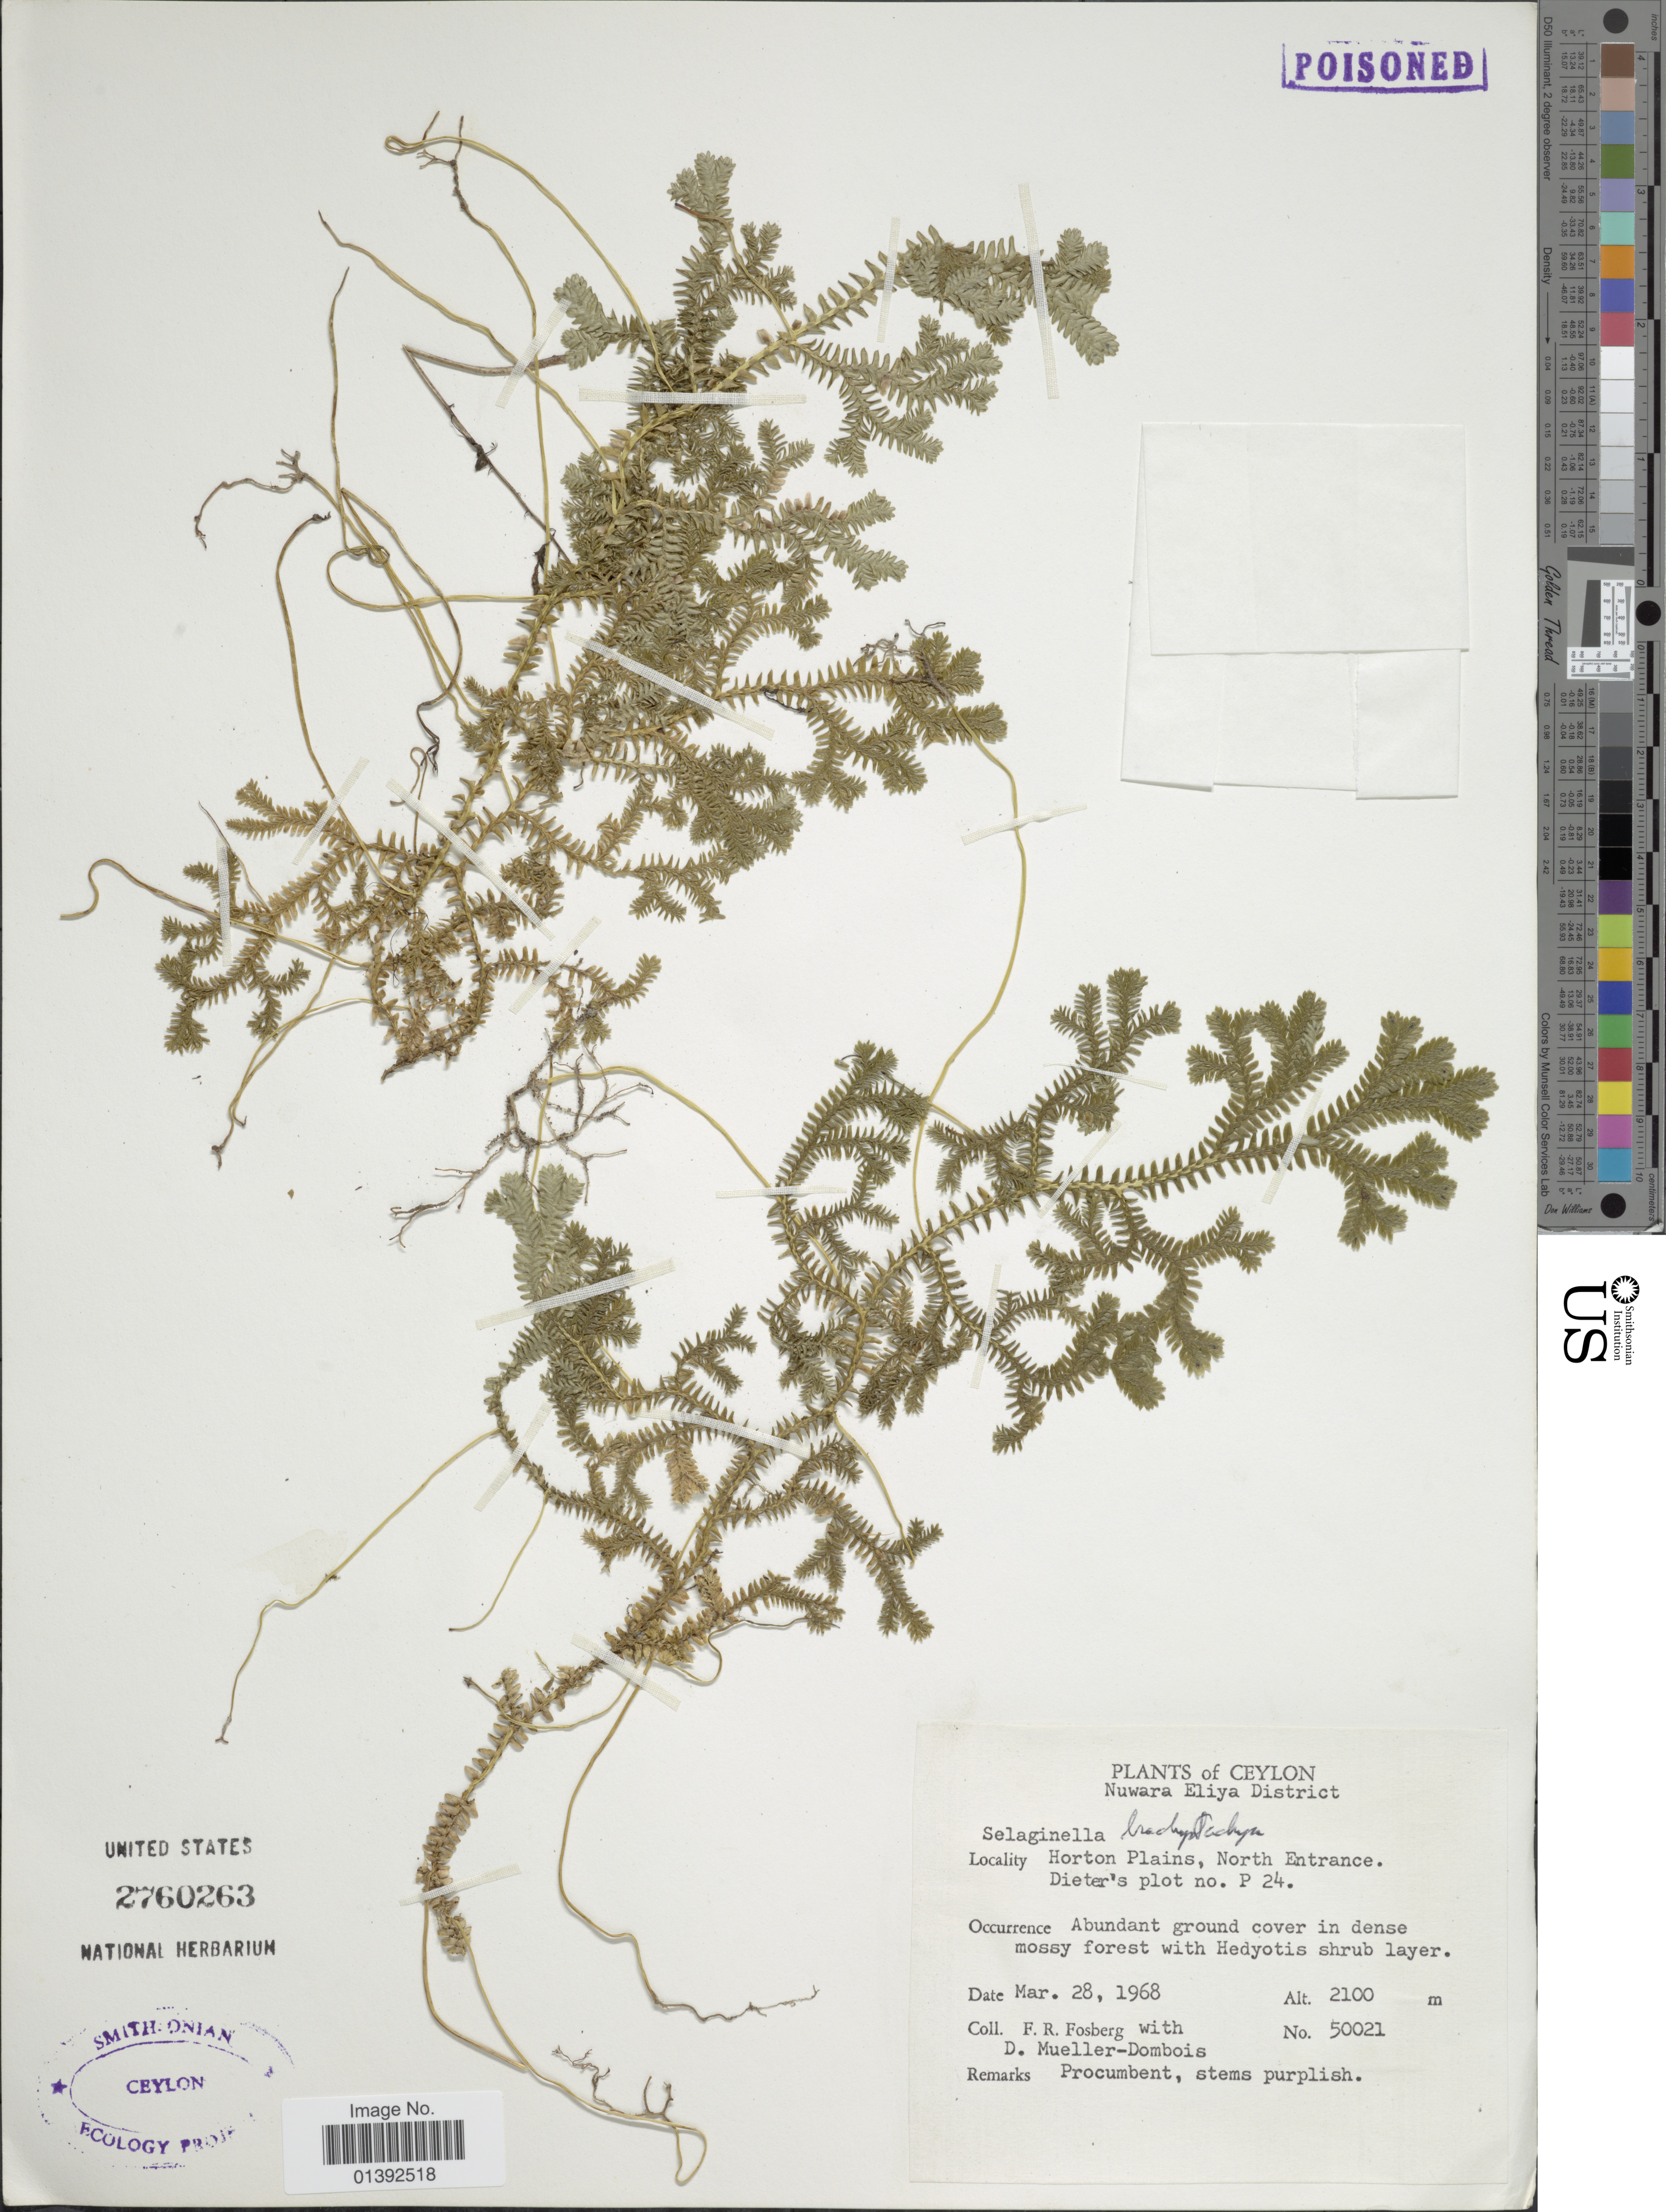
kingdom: Plantae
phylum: Tracheophyta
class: Lycopodiopsida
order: Selaginellales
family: Selaginellaceae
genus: Selaginella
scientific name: Selaginella brachystachya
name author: (Hook. & Grev.) Spring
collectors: F. R. Fosberg & D. Mueller-Dombois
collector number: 50021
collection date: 1968-03-28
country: Sri Lanka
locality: Ceylon, Nuwara Eliya District, Horton Plains, North Entrance, Dieter's plot no. P 24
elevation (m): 2100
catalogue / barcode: US 2760263